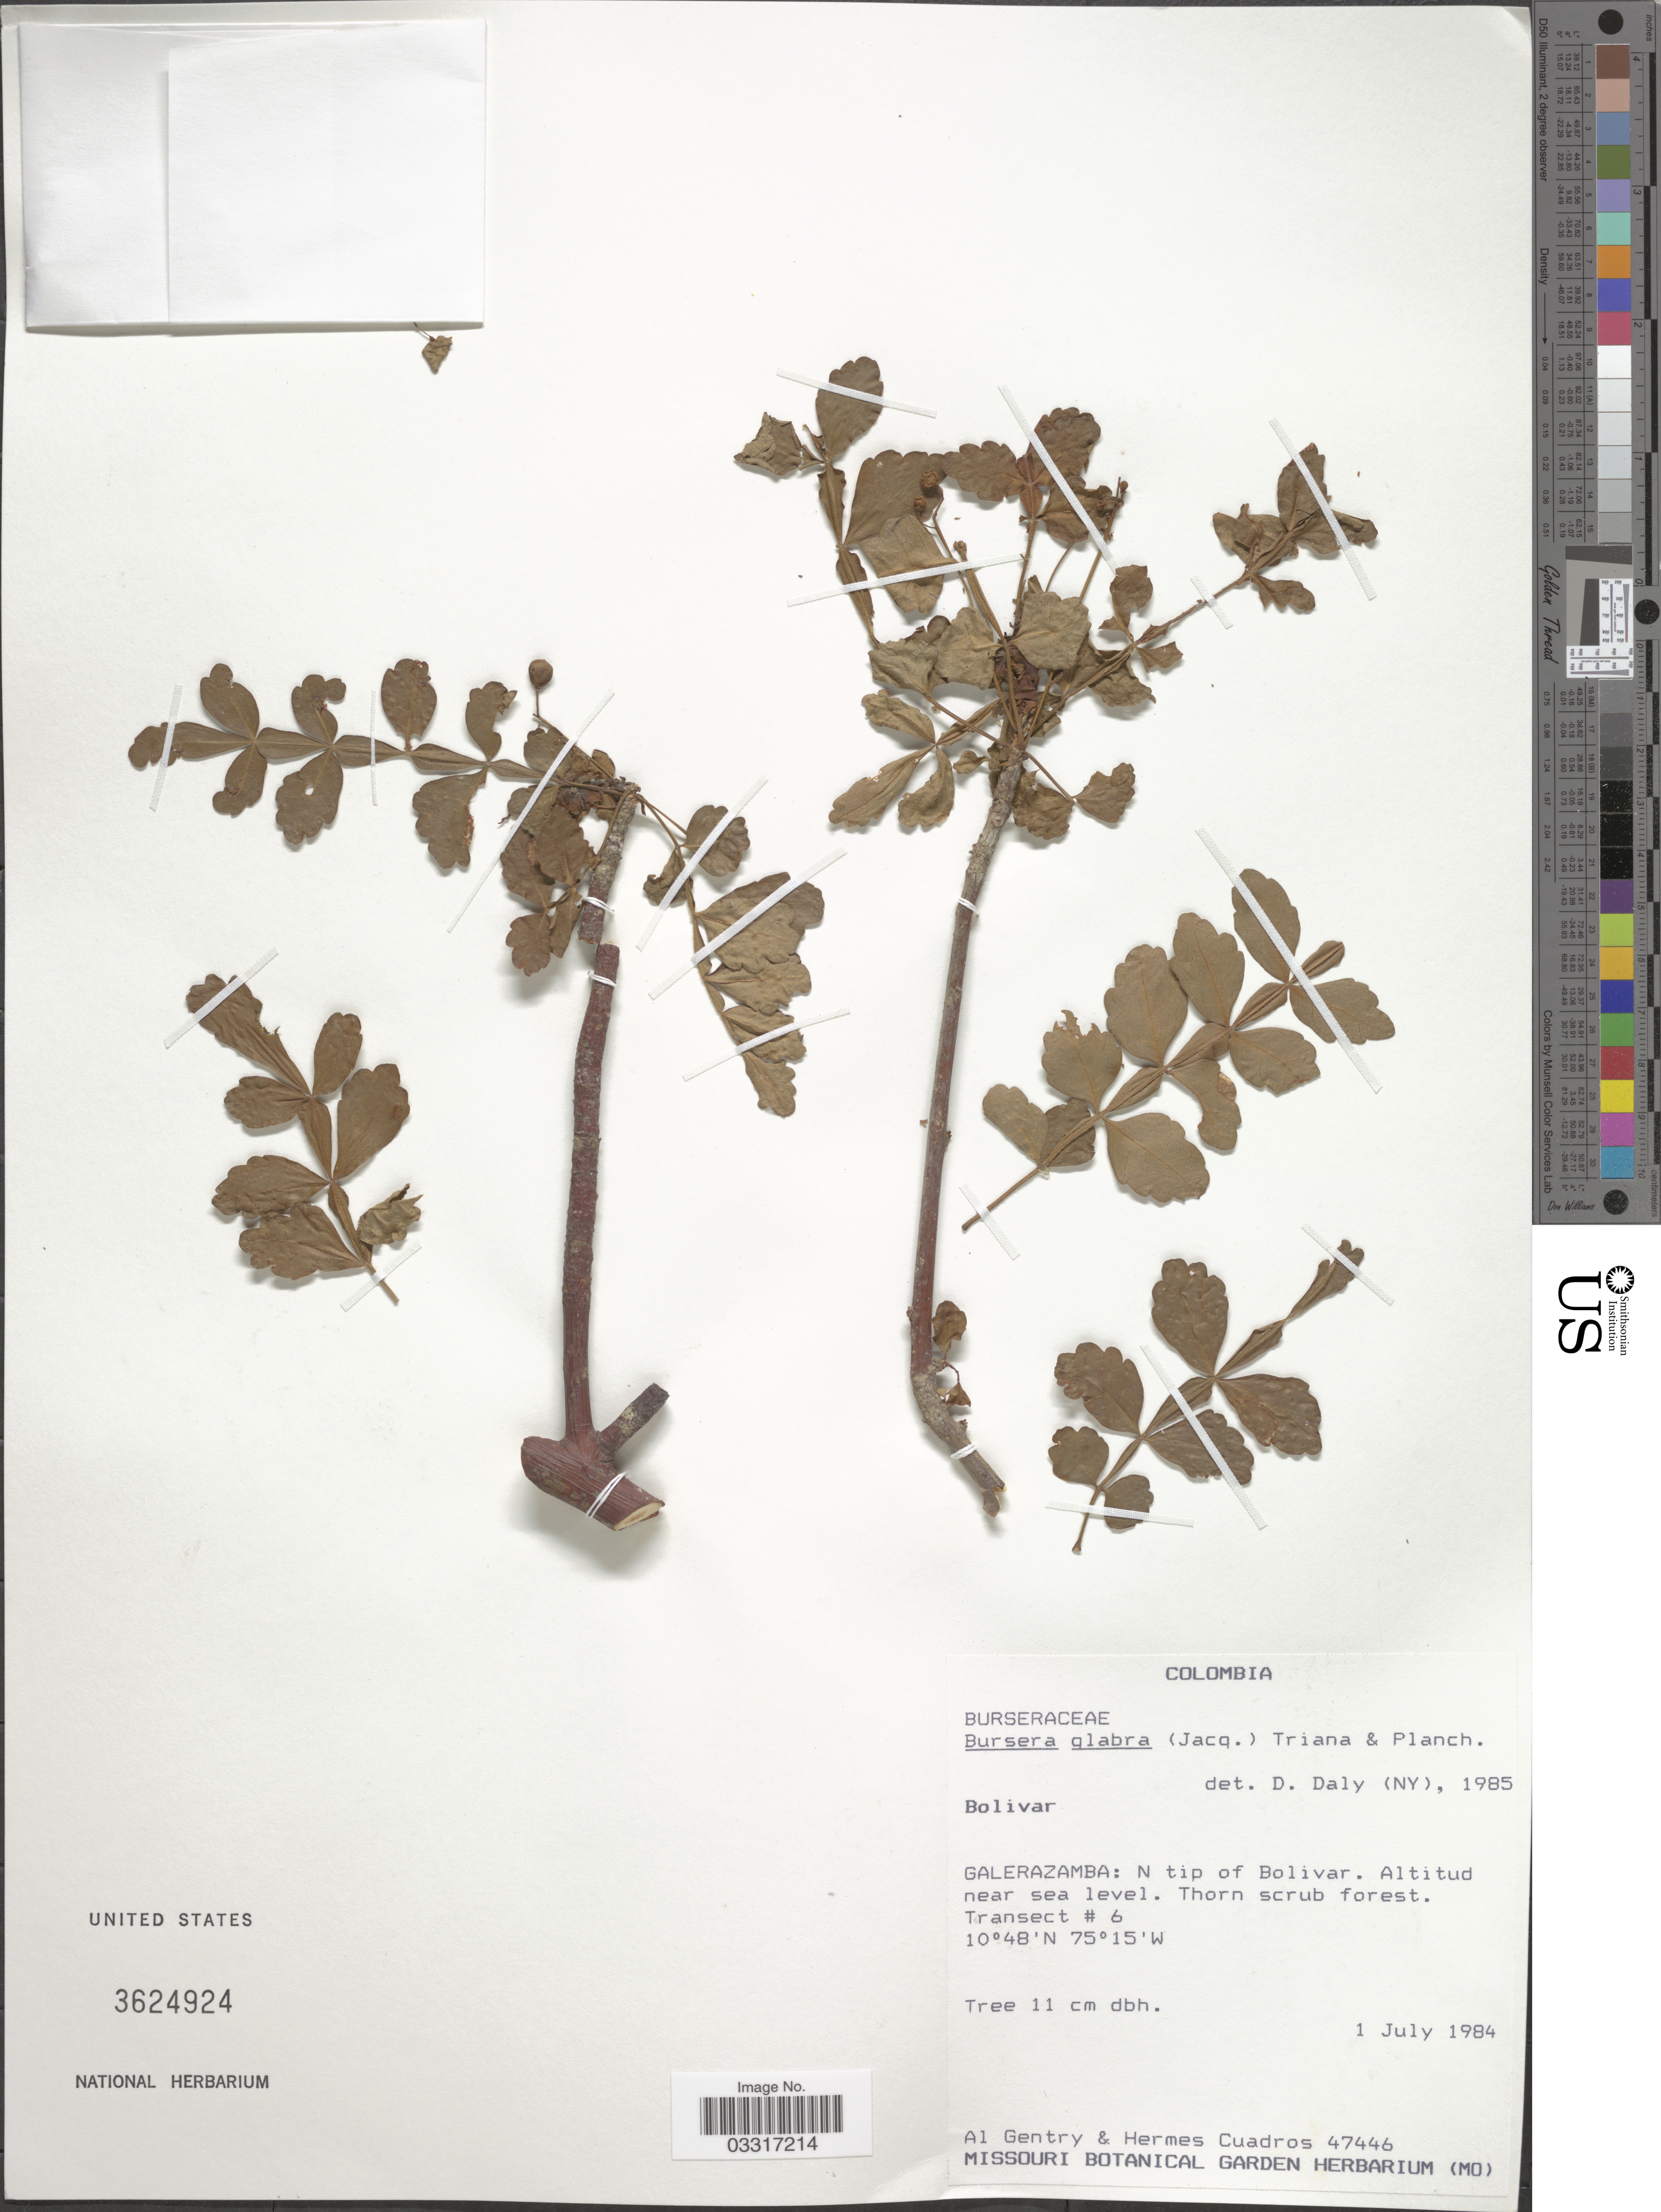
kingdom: Plantae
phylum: Tracheophyta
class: Magnoliopsida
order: Sapindales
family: Burseraceae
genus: Bursera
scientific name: Bursera glabra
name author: (Jacq.) Triana & Planch.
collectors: A. H. Gentry & H. Cuadros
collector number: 47446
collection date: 1984-07-01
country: Colombia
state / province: Bolívar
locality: Galerazamba: N tip of Bolivar. Thorn scrub forest. Transect #6.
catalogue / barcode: US 3624924